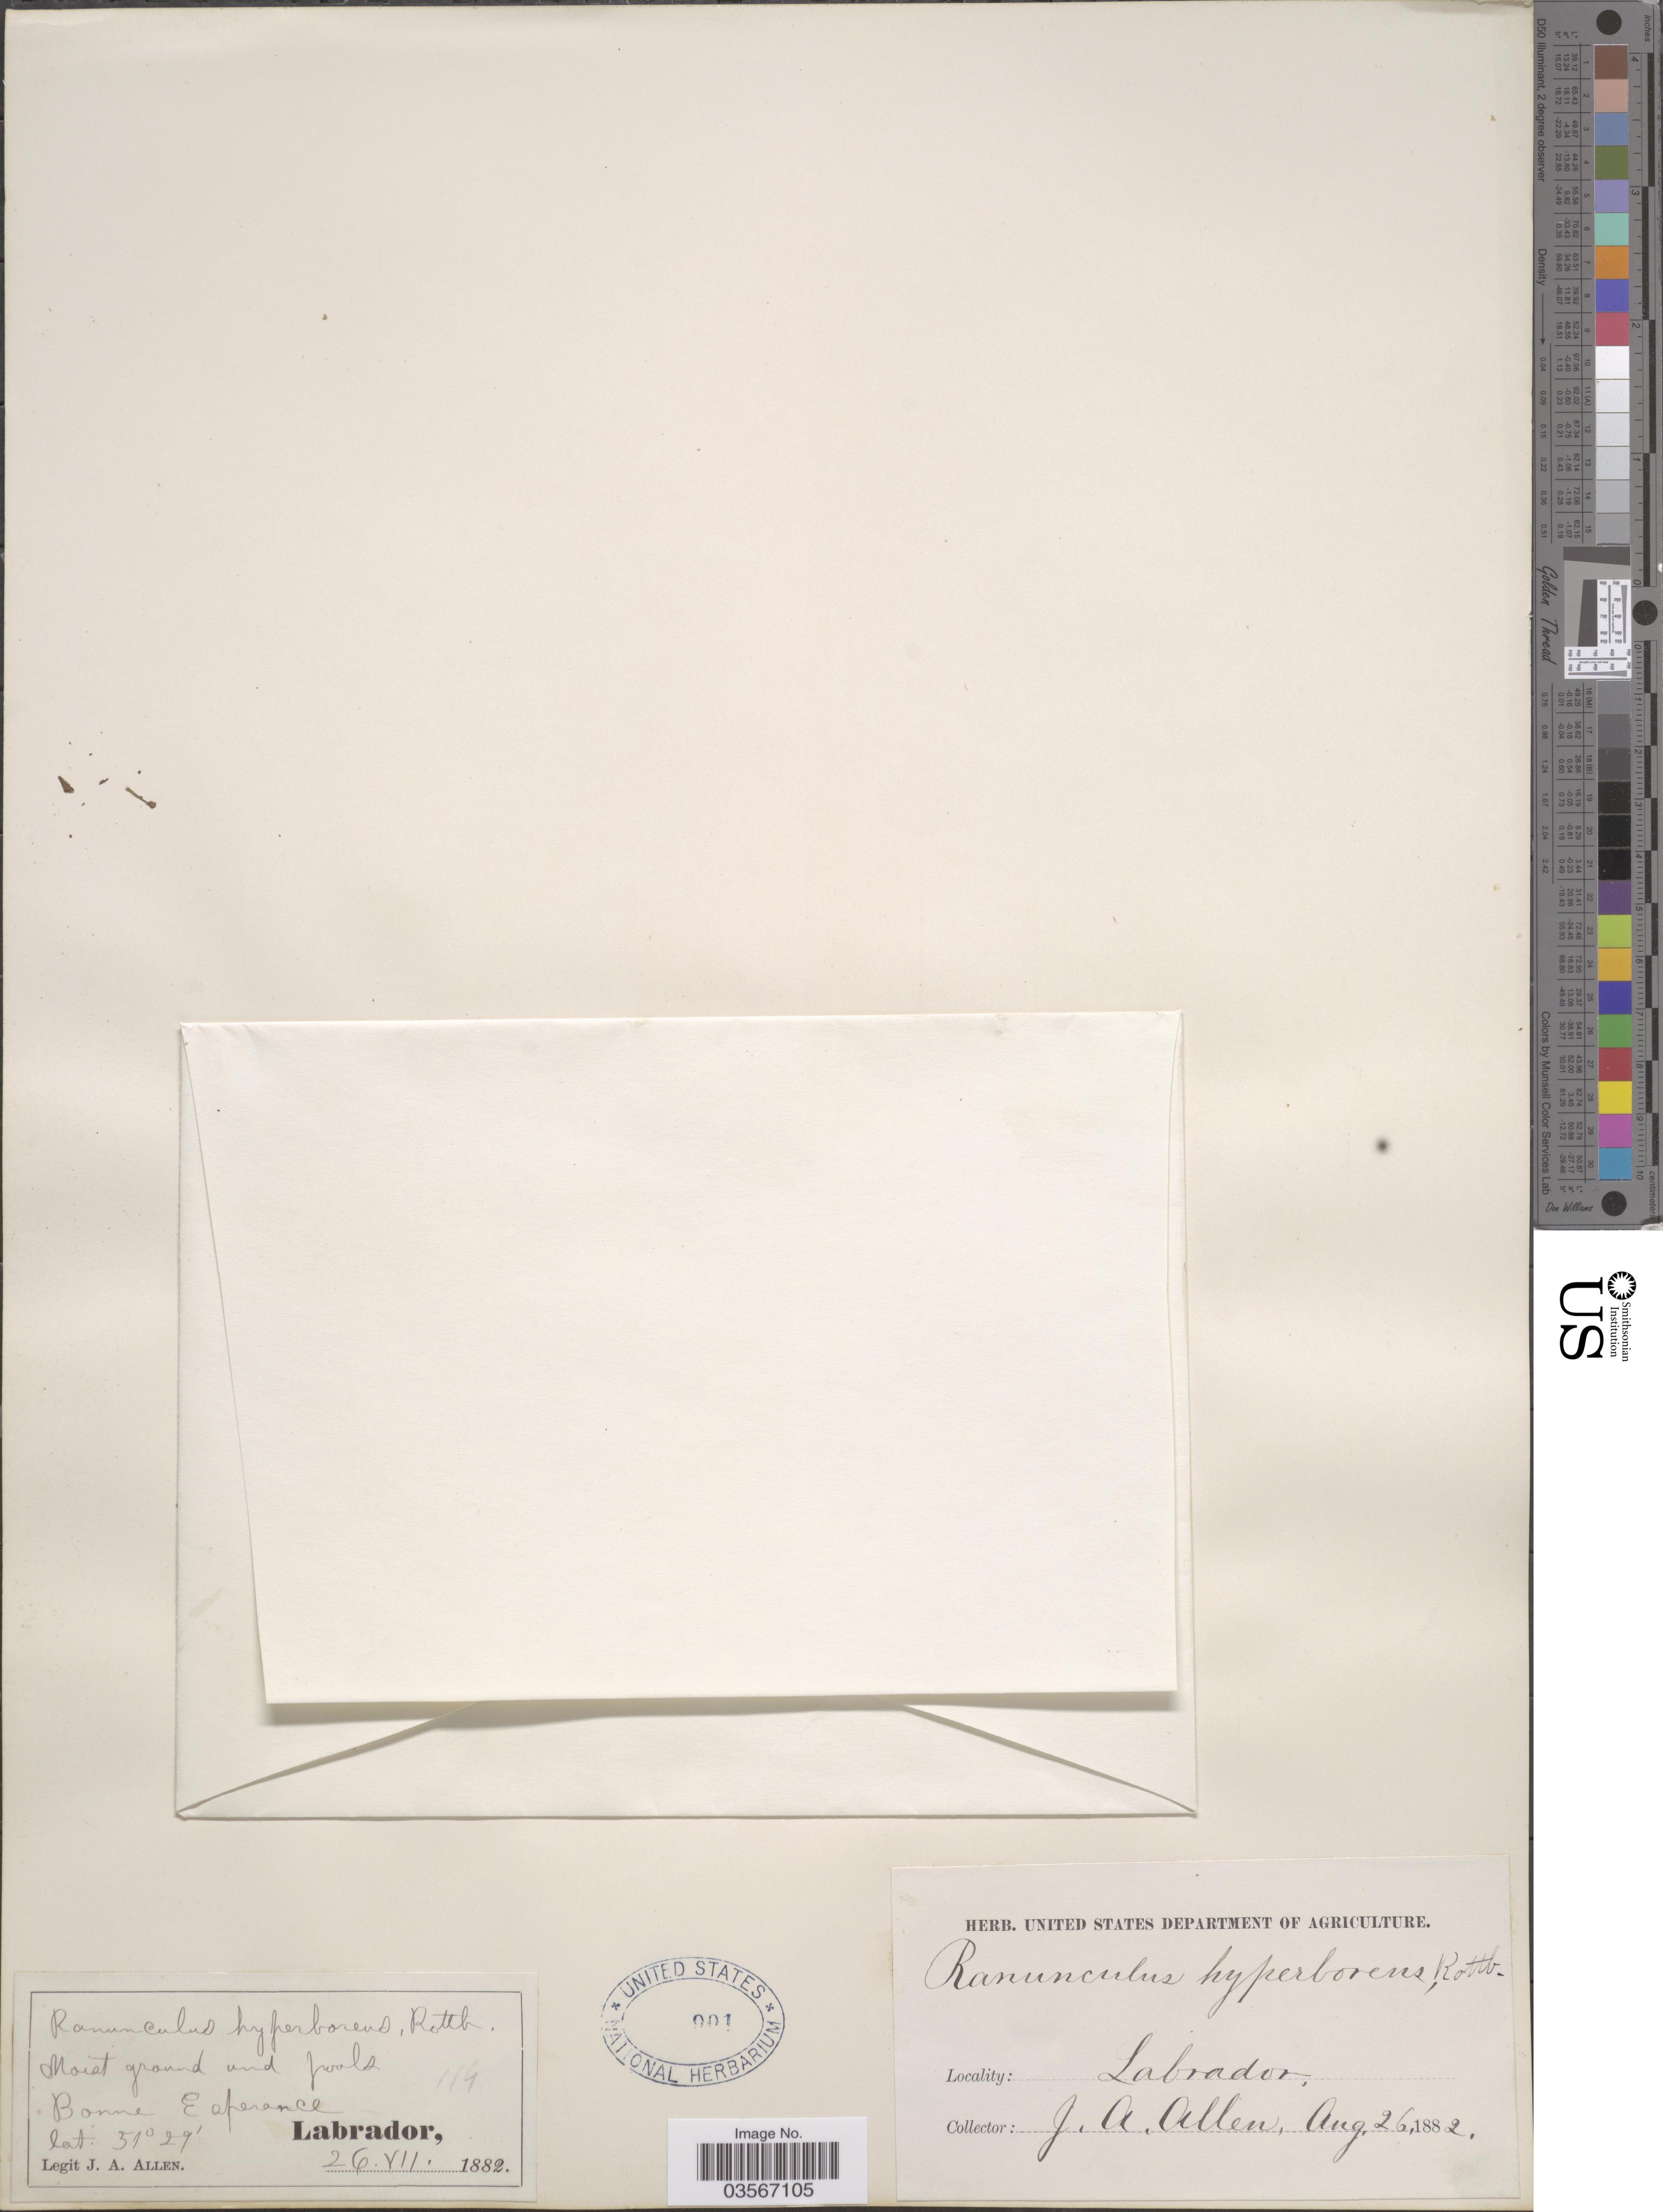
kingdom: Plantae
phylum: Tracheophyta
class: Magnoliopsida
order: Ranunculales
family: Ranunculaceae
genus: Ranunculus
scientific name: Ranunculus hyperboreus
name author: Rottb.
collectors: J. Allen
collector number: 114?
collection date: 1882-07-26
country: Canada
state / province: Newfoundland and Labrador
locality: Moist ground and pools Bonne Esperance. Labrador.